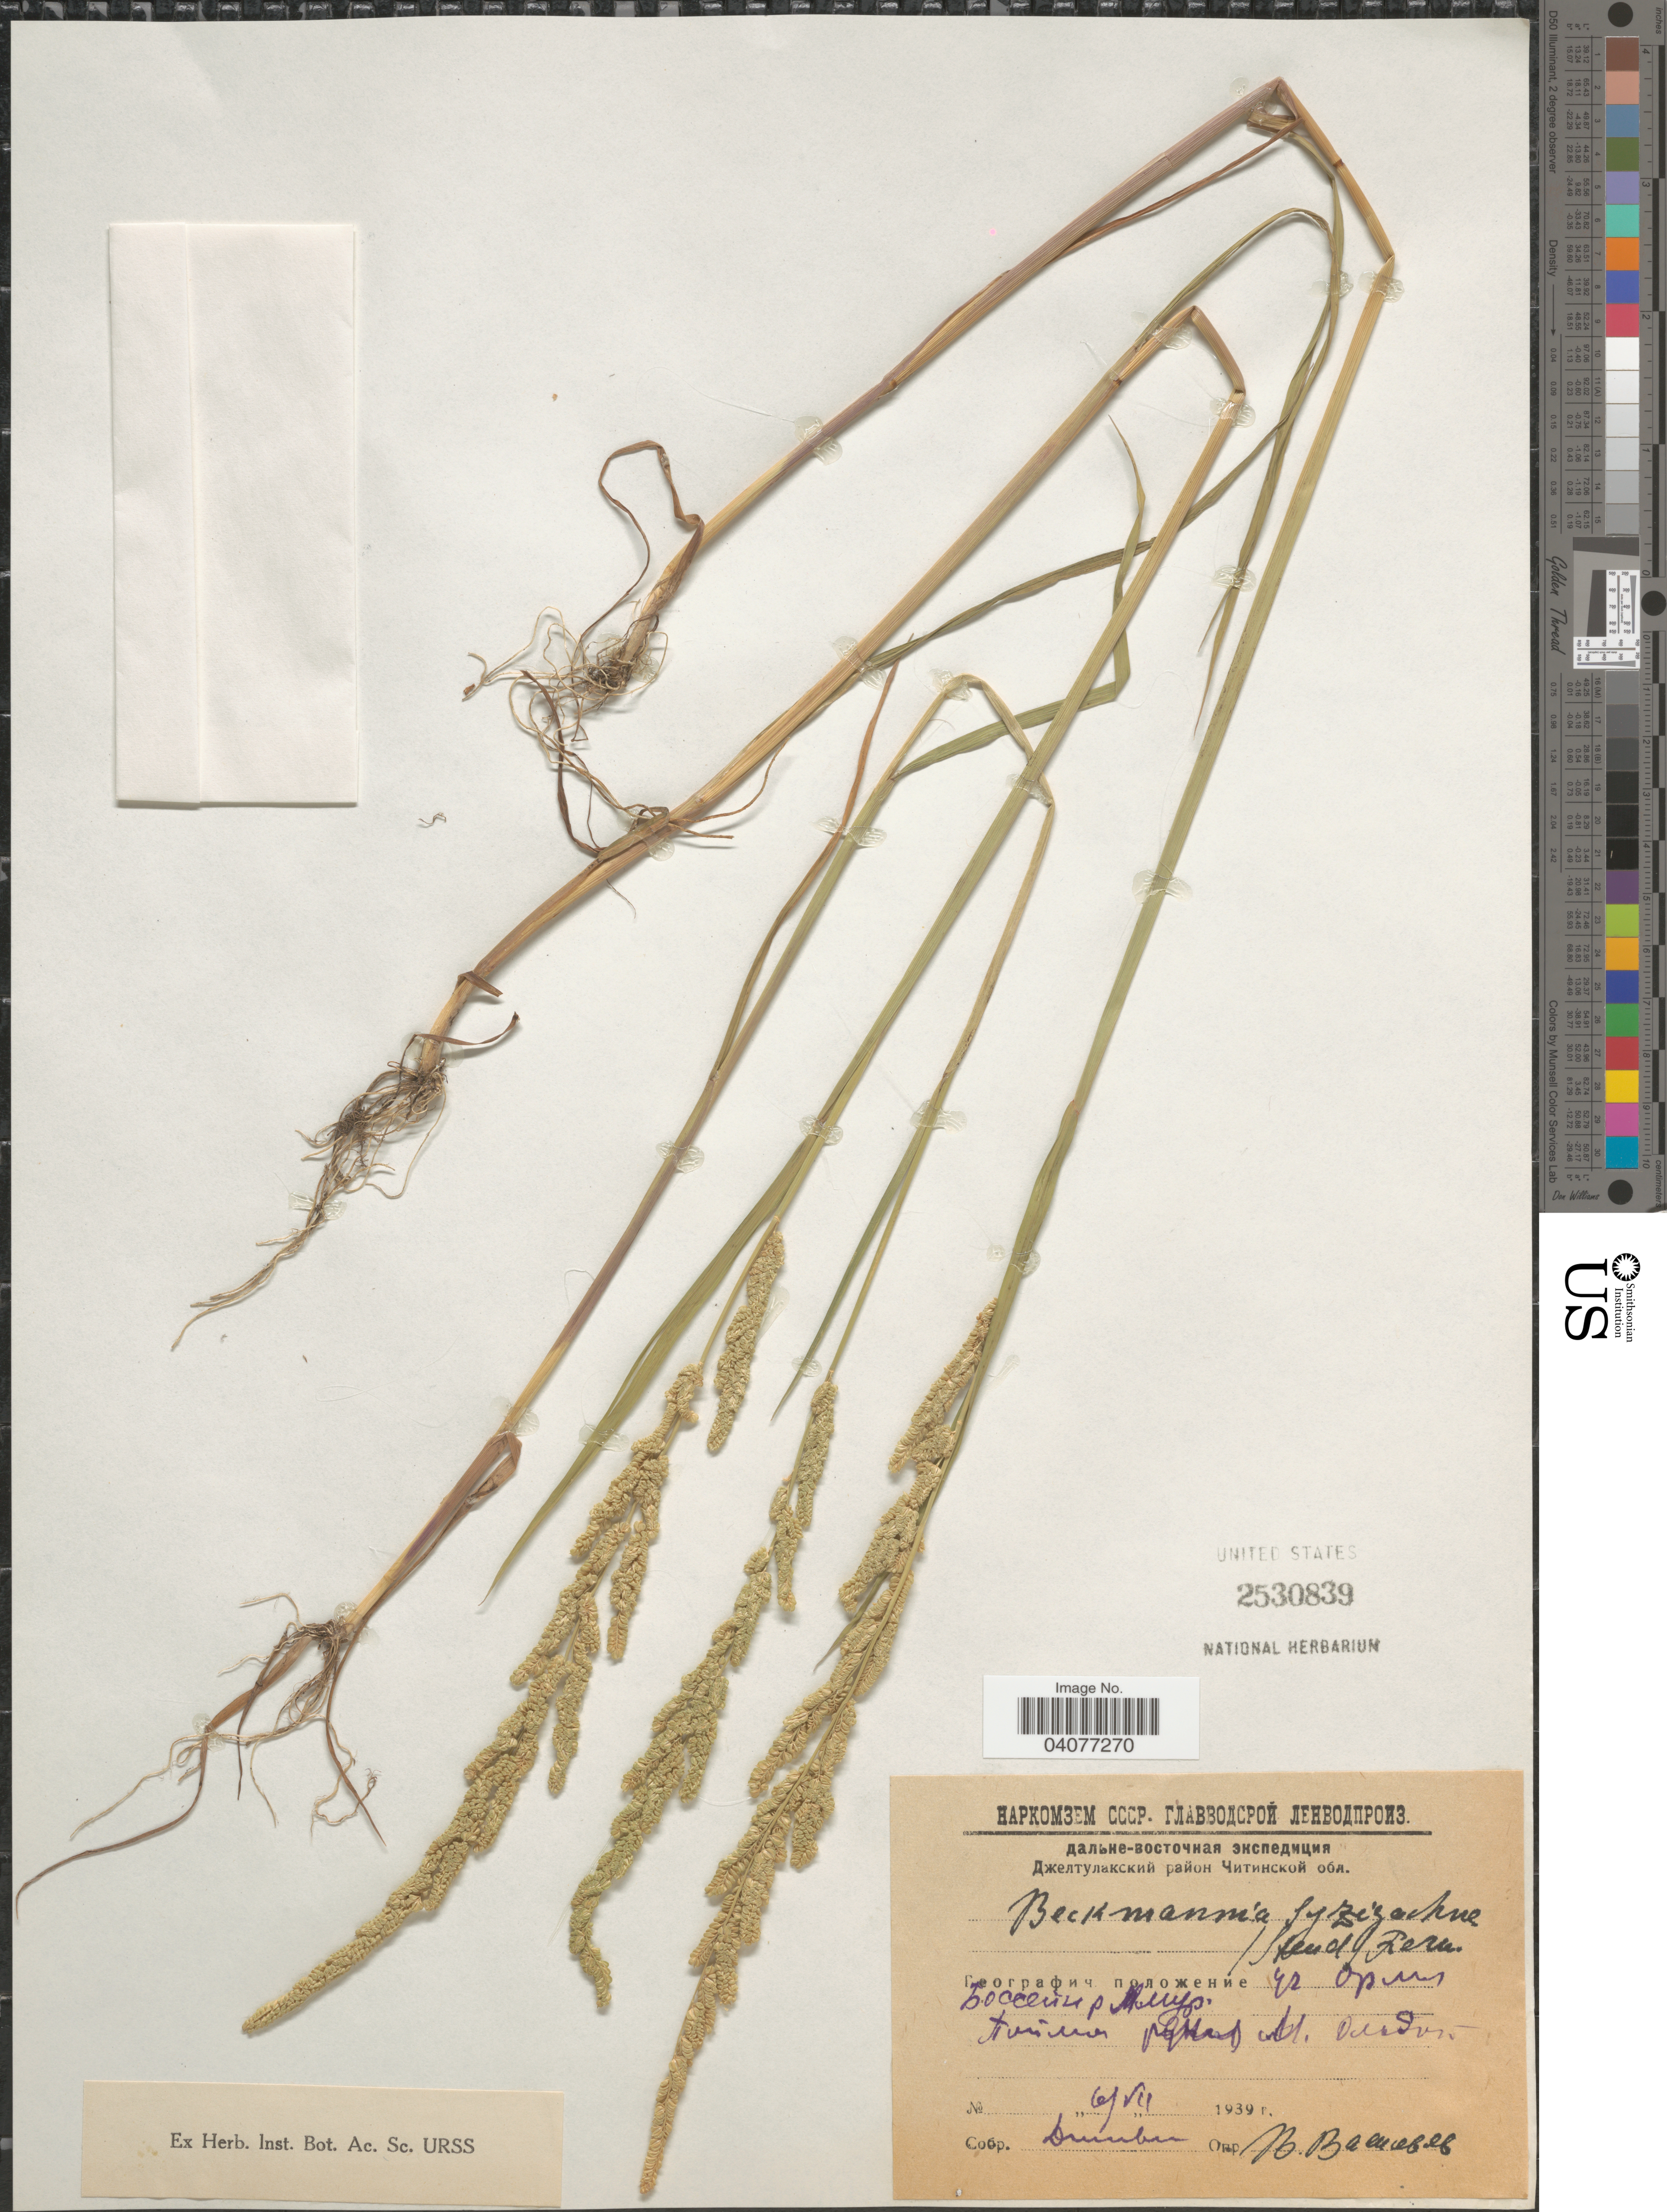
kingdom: Plantae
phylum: Tracheophyta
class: Liliopsida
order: Poales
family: Poaceae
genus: Beckmannia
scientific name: Beckmannia syzigachne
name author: (Steud.) Fernald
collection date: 1939-07-06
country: Russian Federation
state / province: Amur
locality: Basin of river Amur. River Malyy Oldoy.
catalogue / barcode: US 2530839